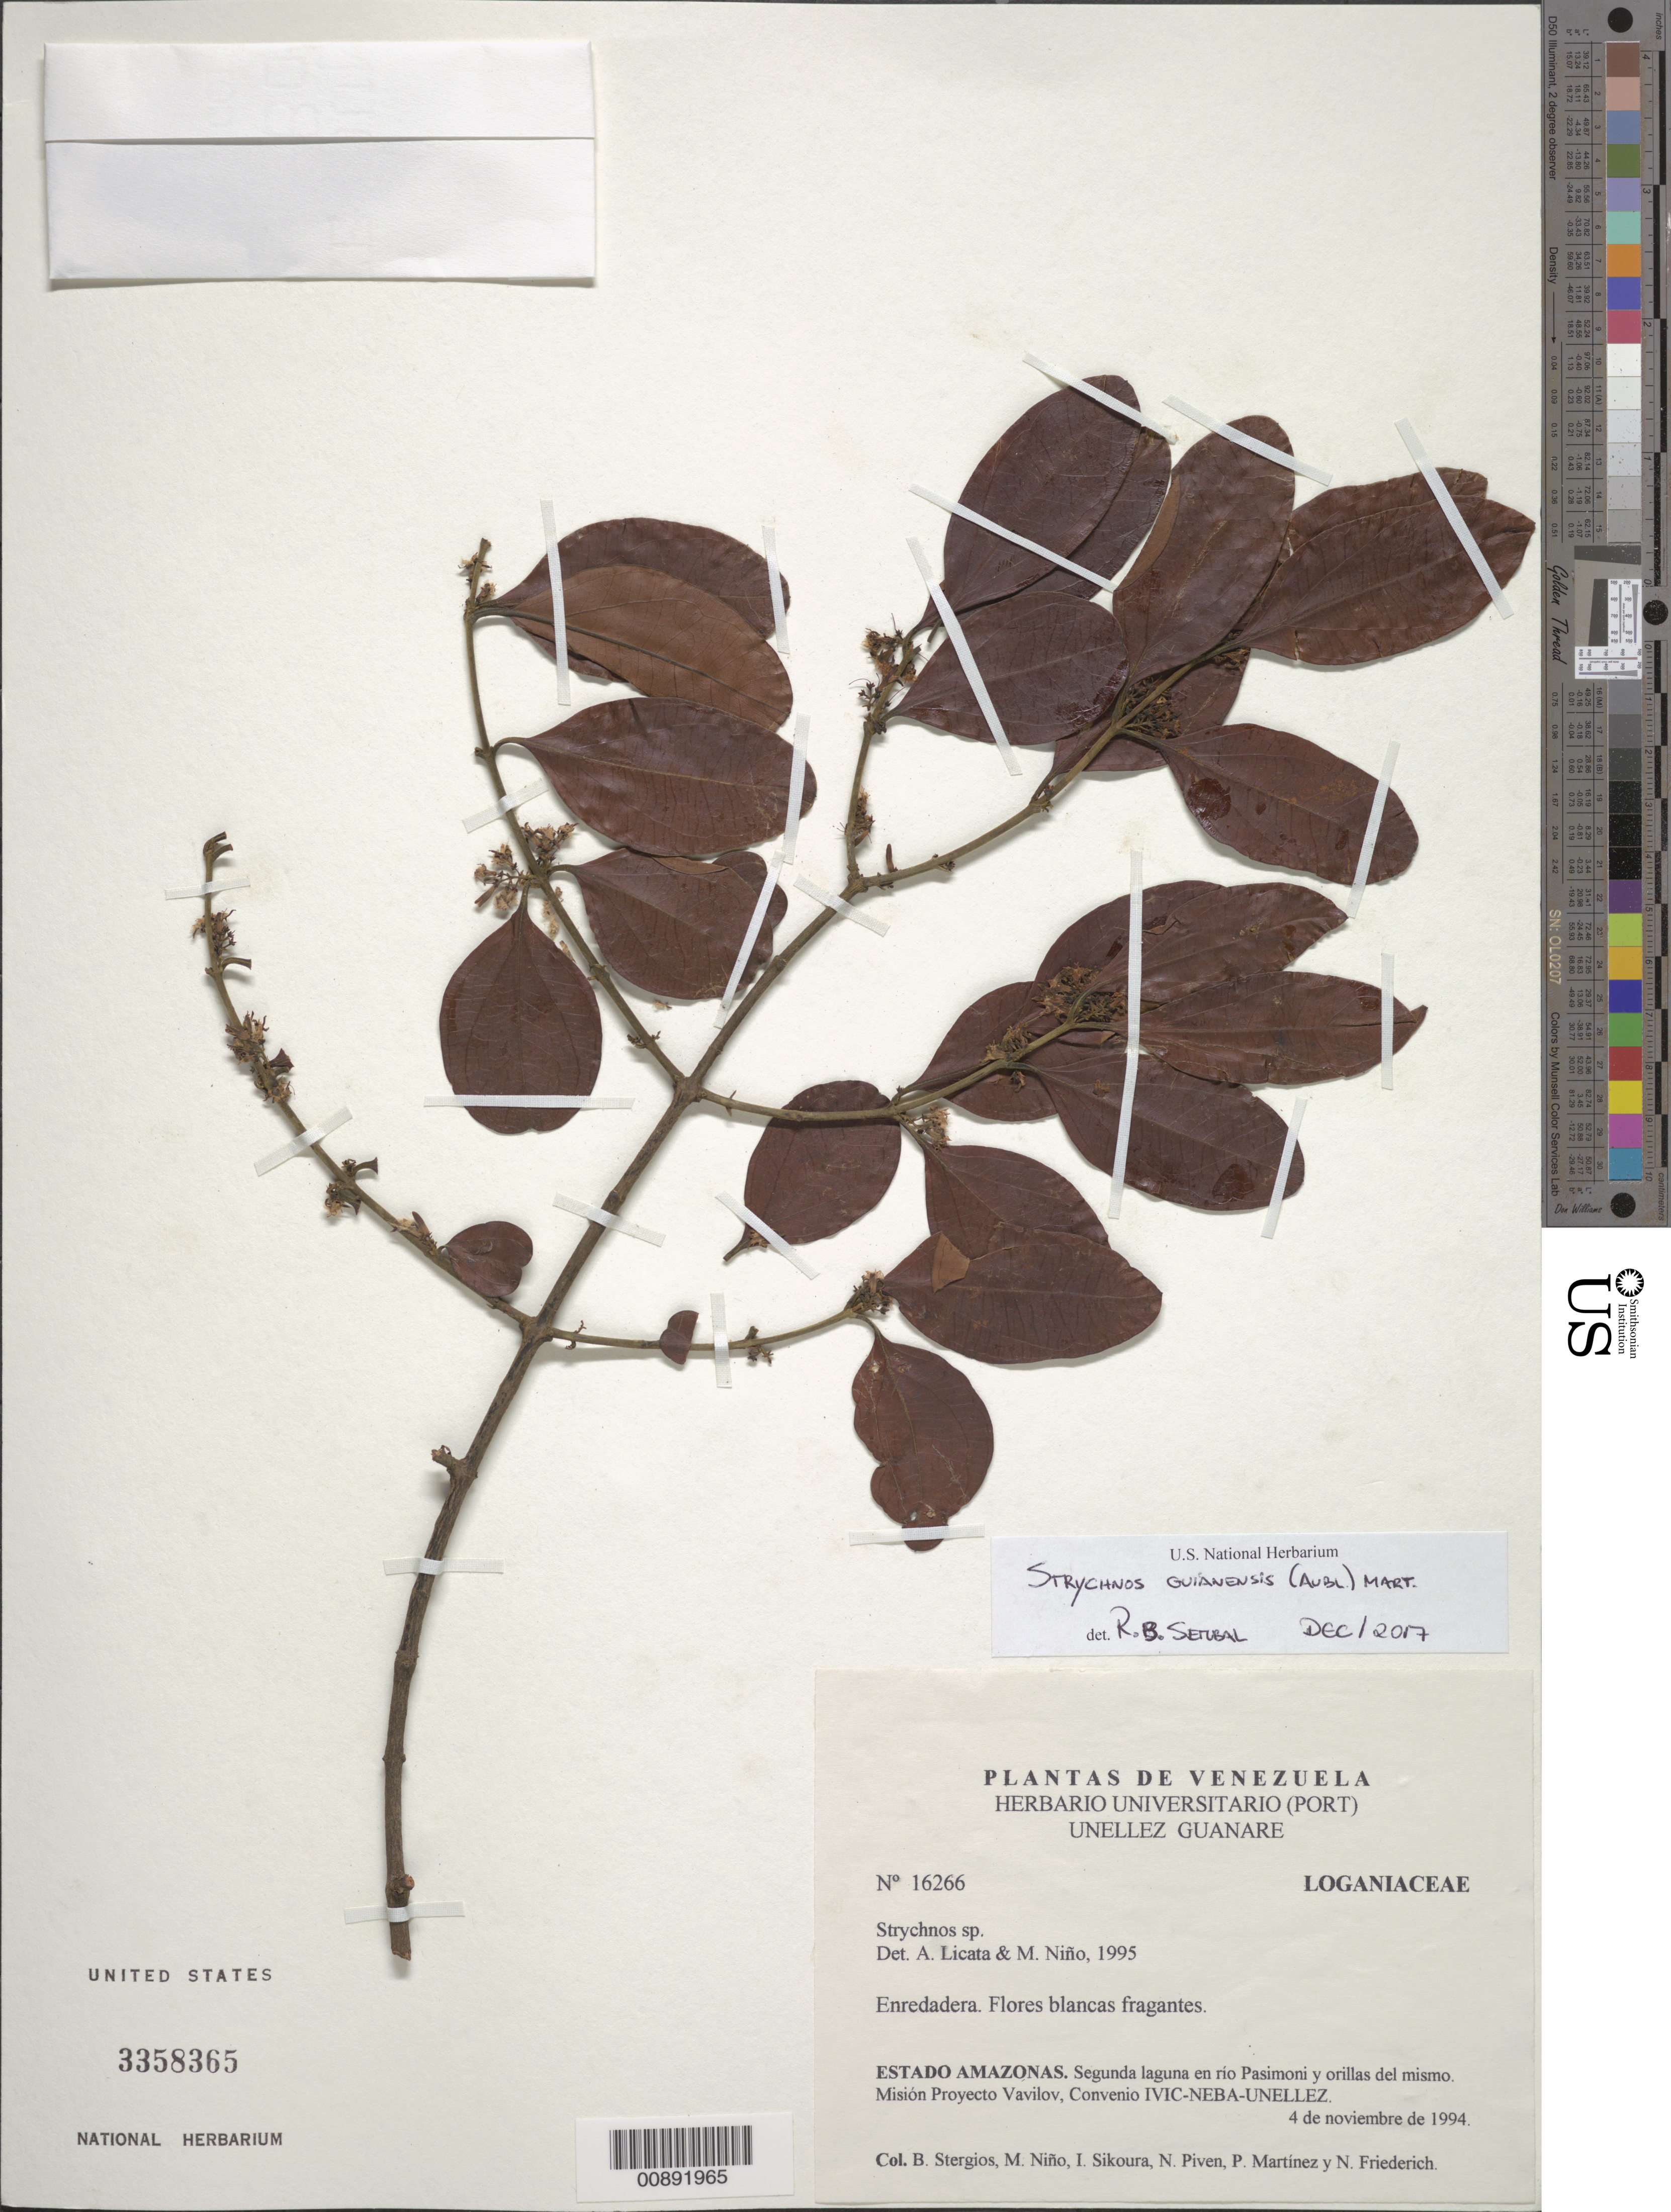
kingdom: Plantae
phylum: Tracheophyta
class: Magnoliopsida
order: Gentianales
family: Loganiaceae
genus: Strychnos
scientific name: Strychnos guianensis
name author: (Aubl.) Mart.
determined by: Setubal, R. B.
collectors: B. G. Stergios, S. M. Niño, I. Sikoura, N. Piven, P. Martinez & N. Friederich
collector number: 16266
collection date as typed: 4-Nov-94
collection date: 1994-11-04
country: Venezuela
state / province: Amazonas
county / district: Río Negro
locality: Río Pasimoni, Misión Proyecto Vavilov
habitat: Segunda laguna en río y orillas del mismo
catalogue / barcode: US 3358365